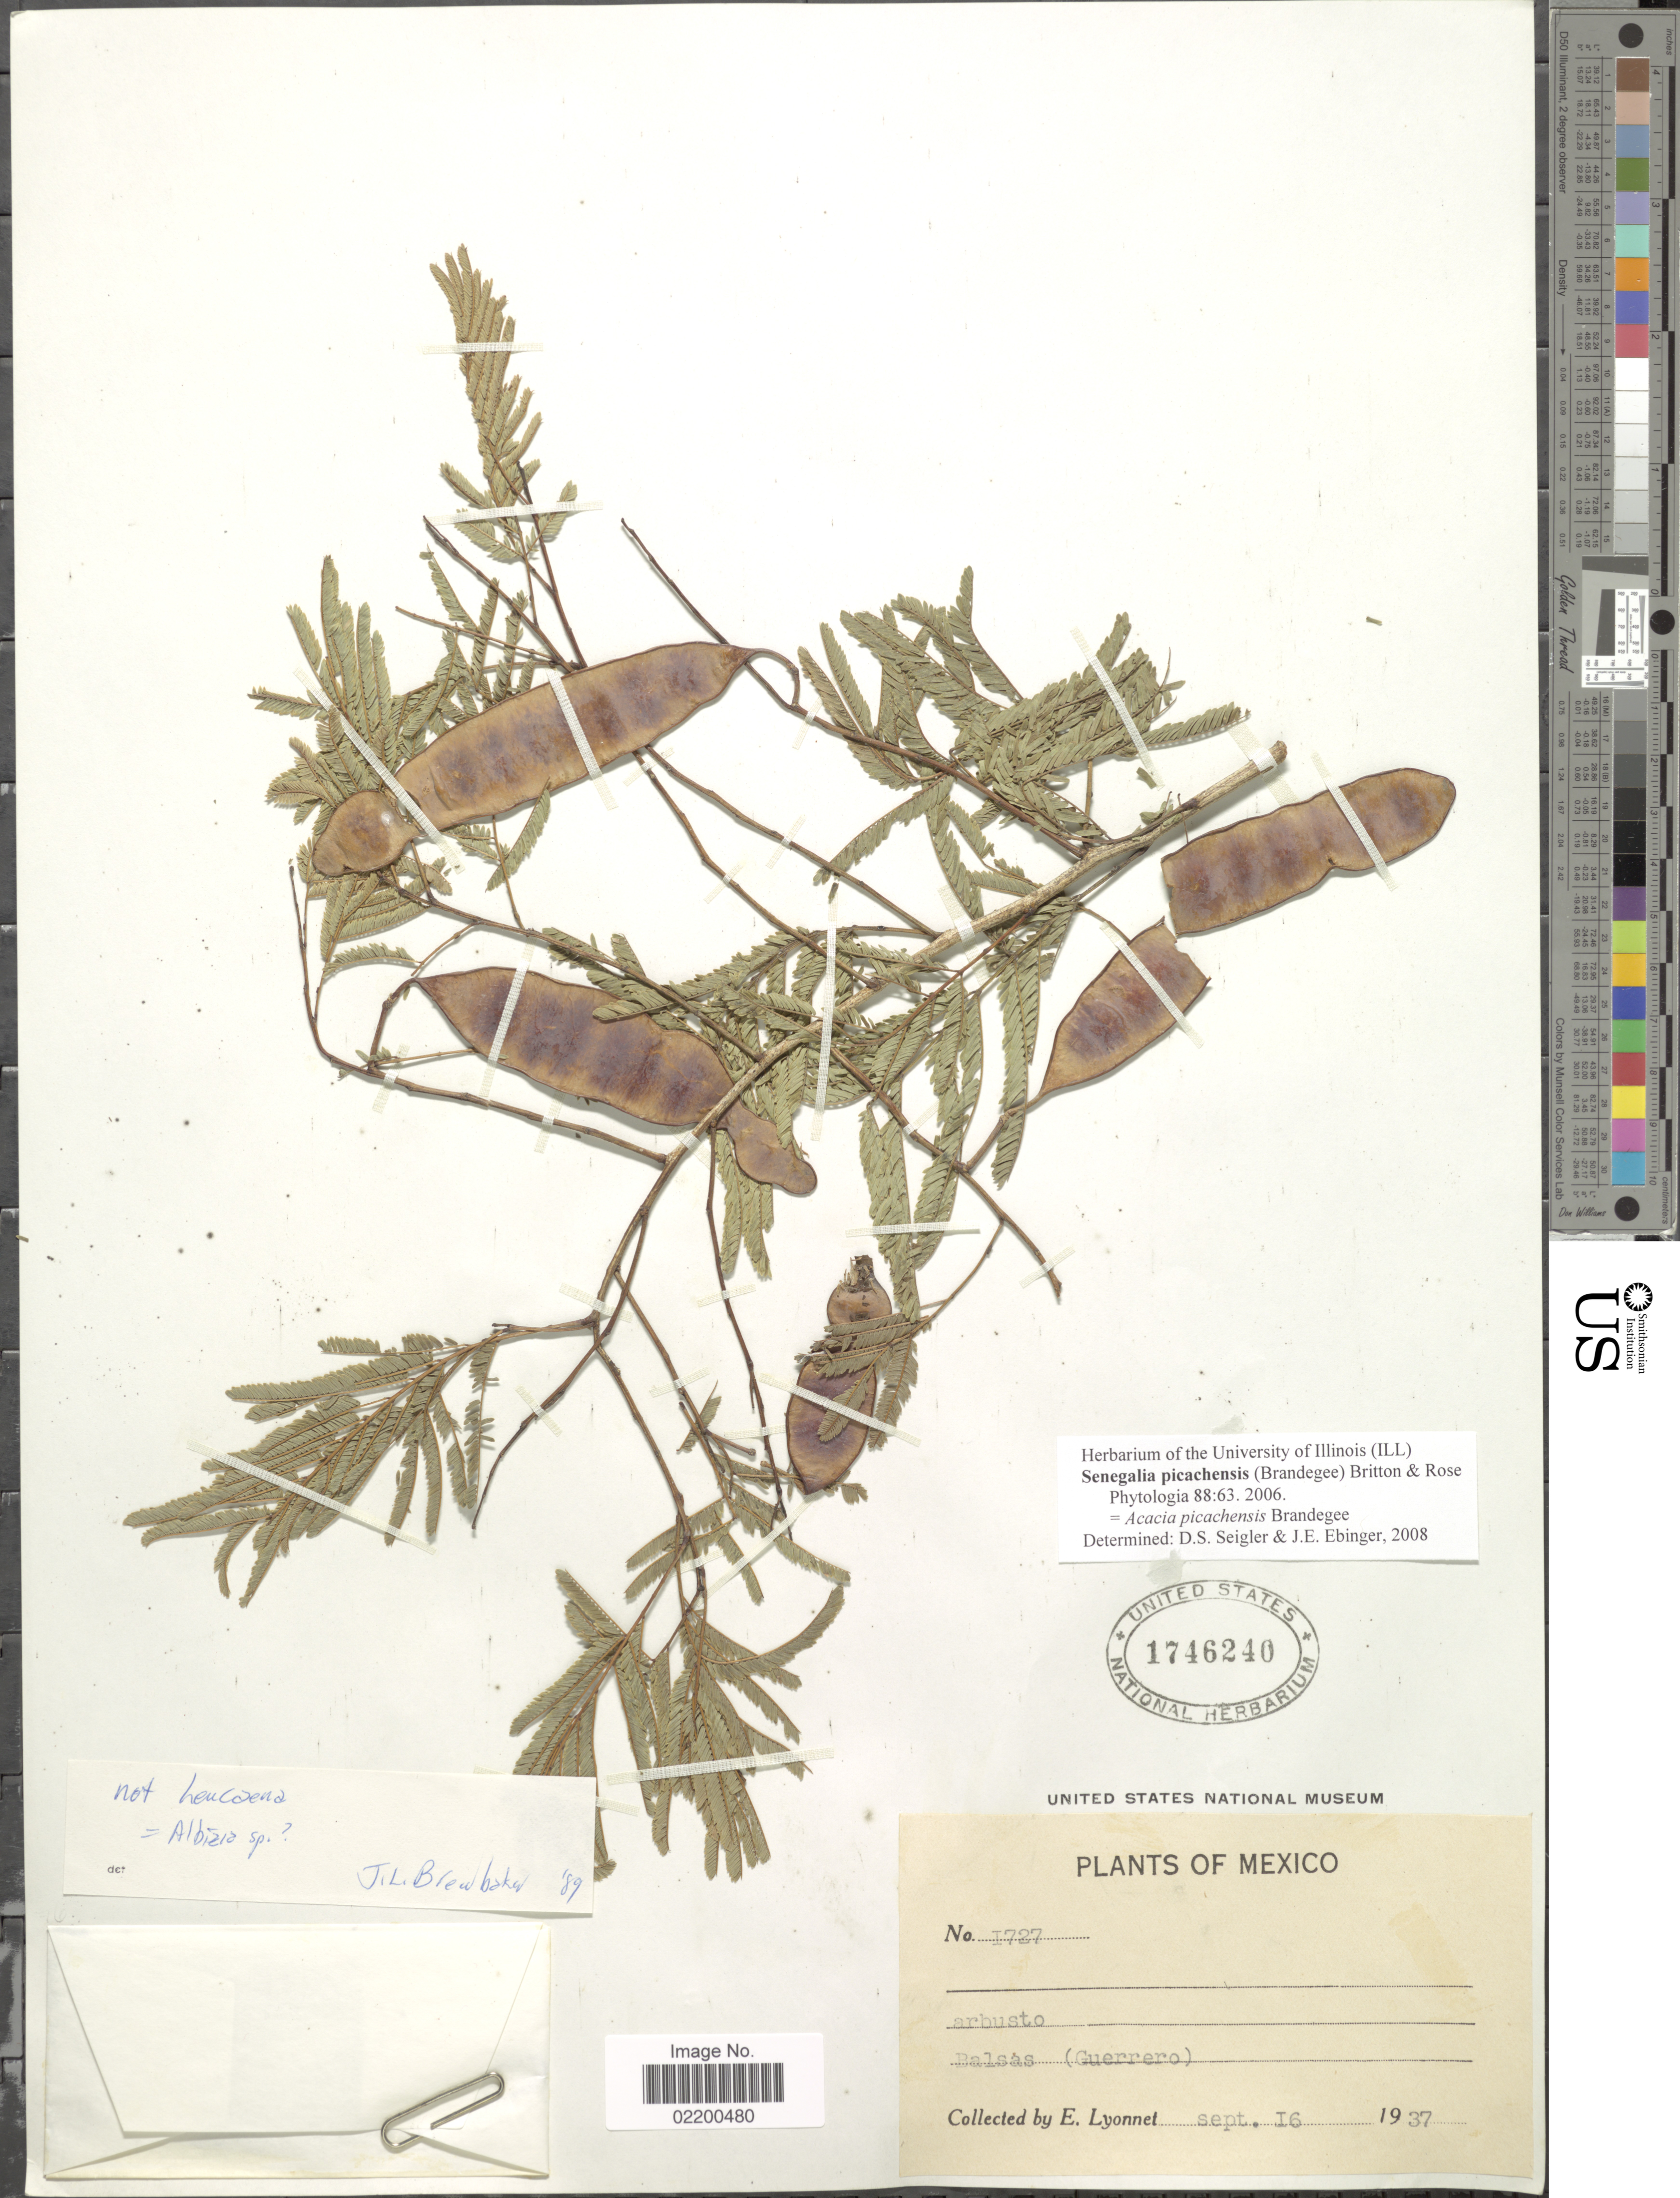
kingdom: Plantae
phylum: Tracheophyta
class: Magnoliopsida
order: Fabales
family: Fabaceae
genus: Senegalia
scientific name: Senegalia picachensis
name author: (Brandegee) Britton & Rose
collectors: E. Lyonnet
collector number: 1727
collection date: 1937-09-16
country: Mexico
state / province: Guerrero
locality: Balsas (Guerrero)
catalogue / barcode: US 1746240